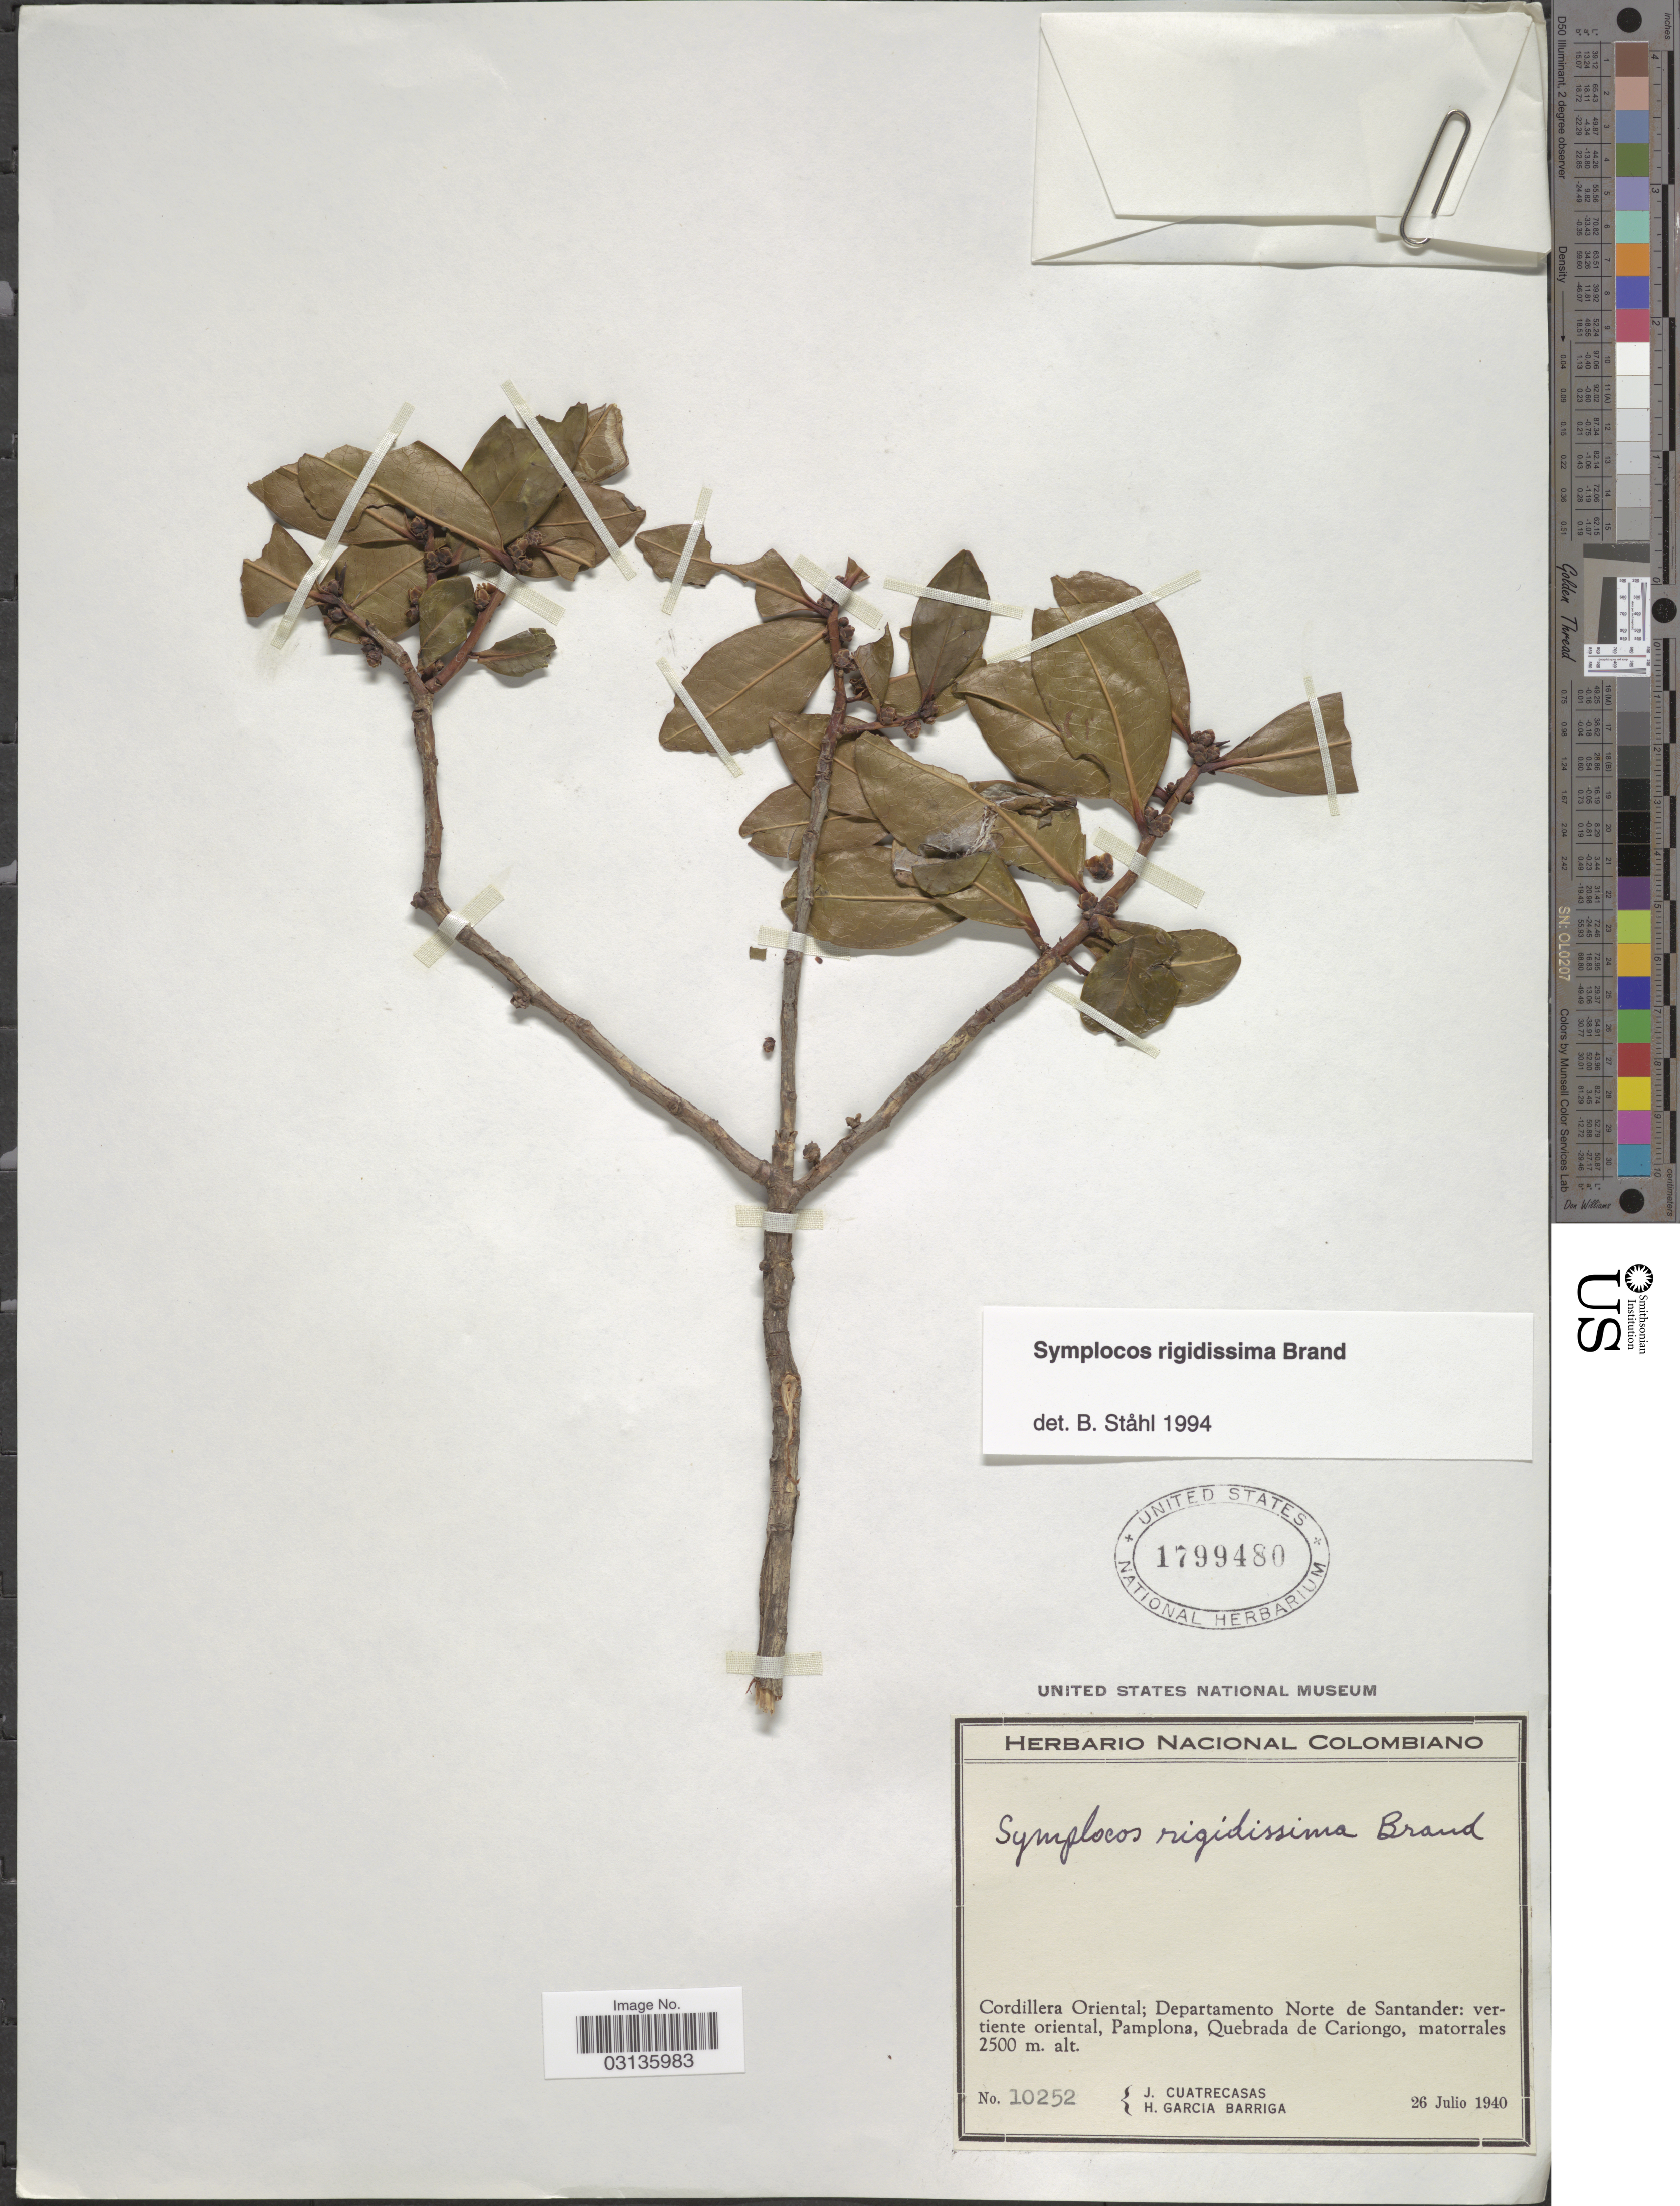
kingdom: Plantae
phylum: Tracheophyta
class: Magnoliopsida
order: Ericales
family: Symplocaceae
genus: Symplocos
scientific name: Symplocos rigidissima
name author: Brand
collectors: J. Cuatrecasas & H. García Barriga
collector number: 10252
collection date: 1940-07-26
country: Colombia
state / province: Norte de Santander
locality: Cordillera Oriental; Departamento Norte de Santander: vertiente oriental, Pamplona, Quebrada de Cariongo, matorrales.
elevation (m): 2500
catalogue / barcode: US 1799480